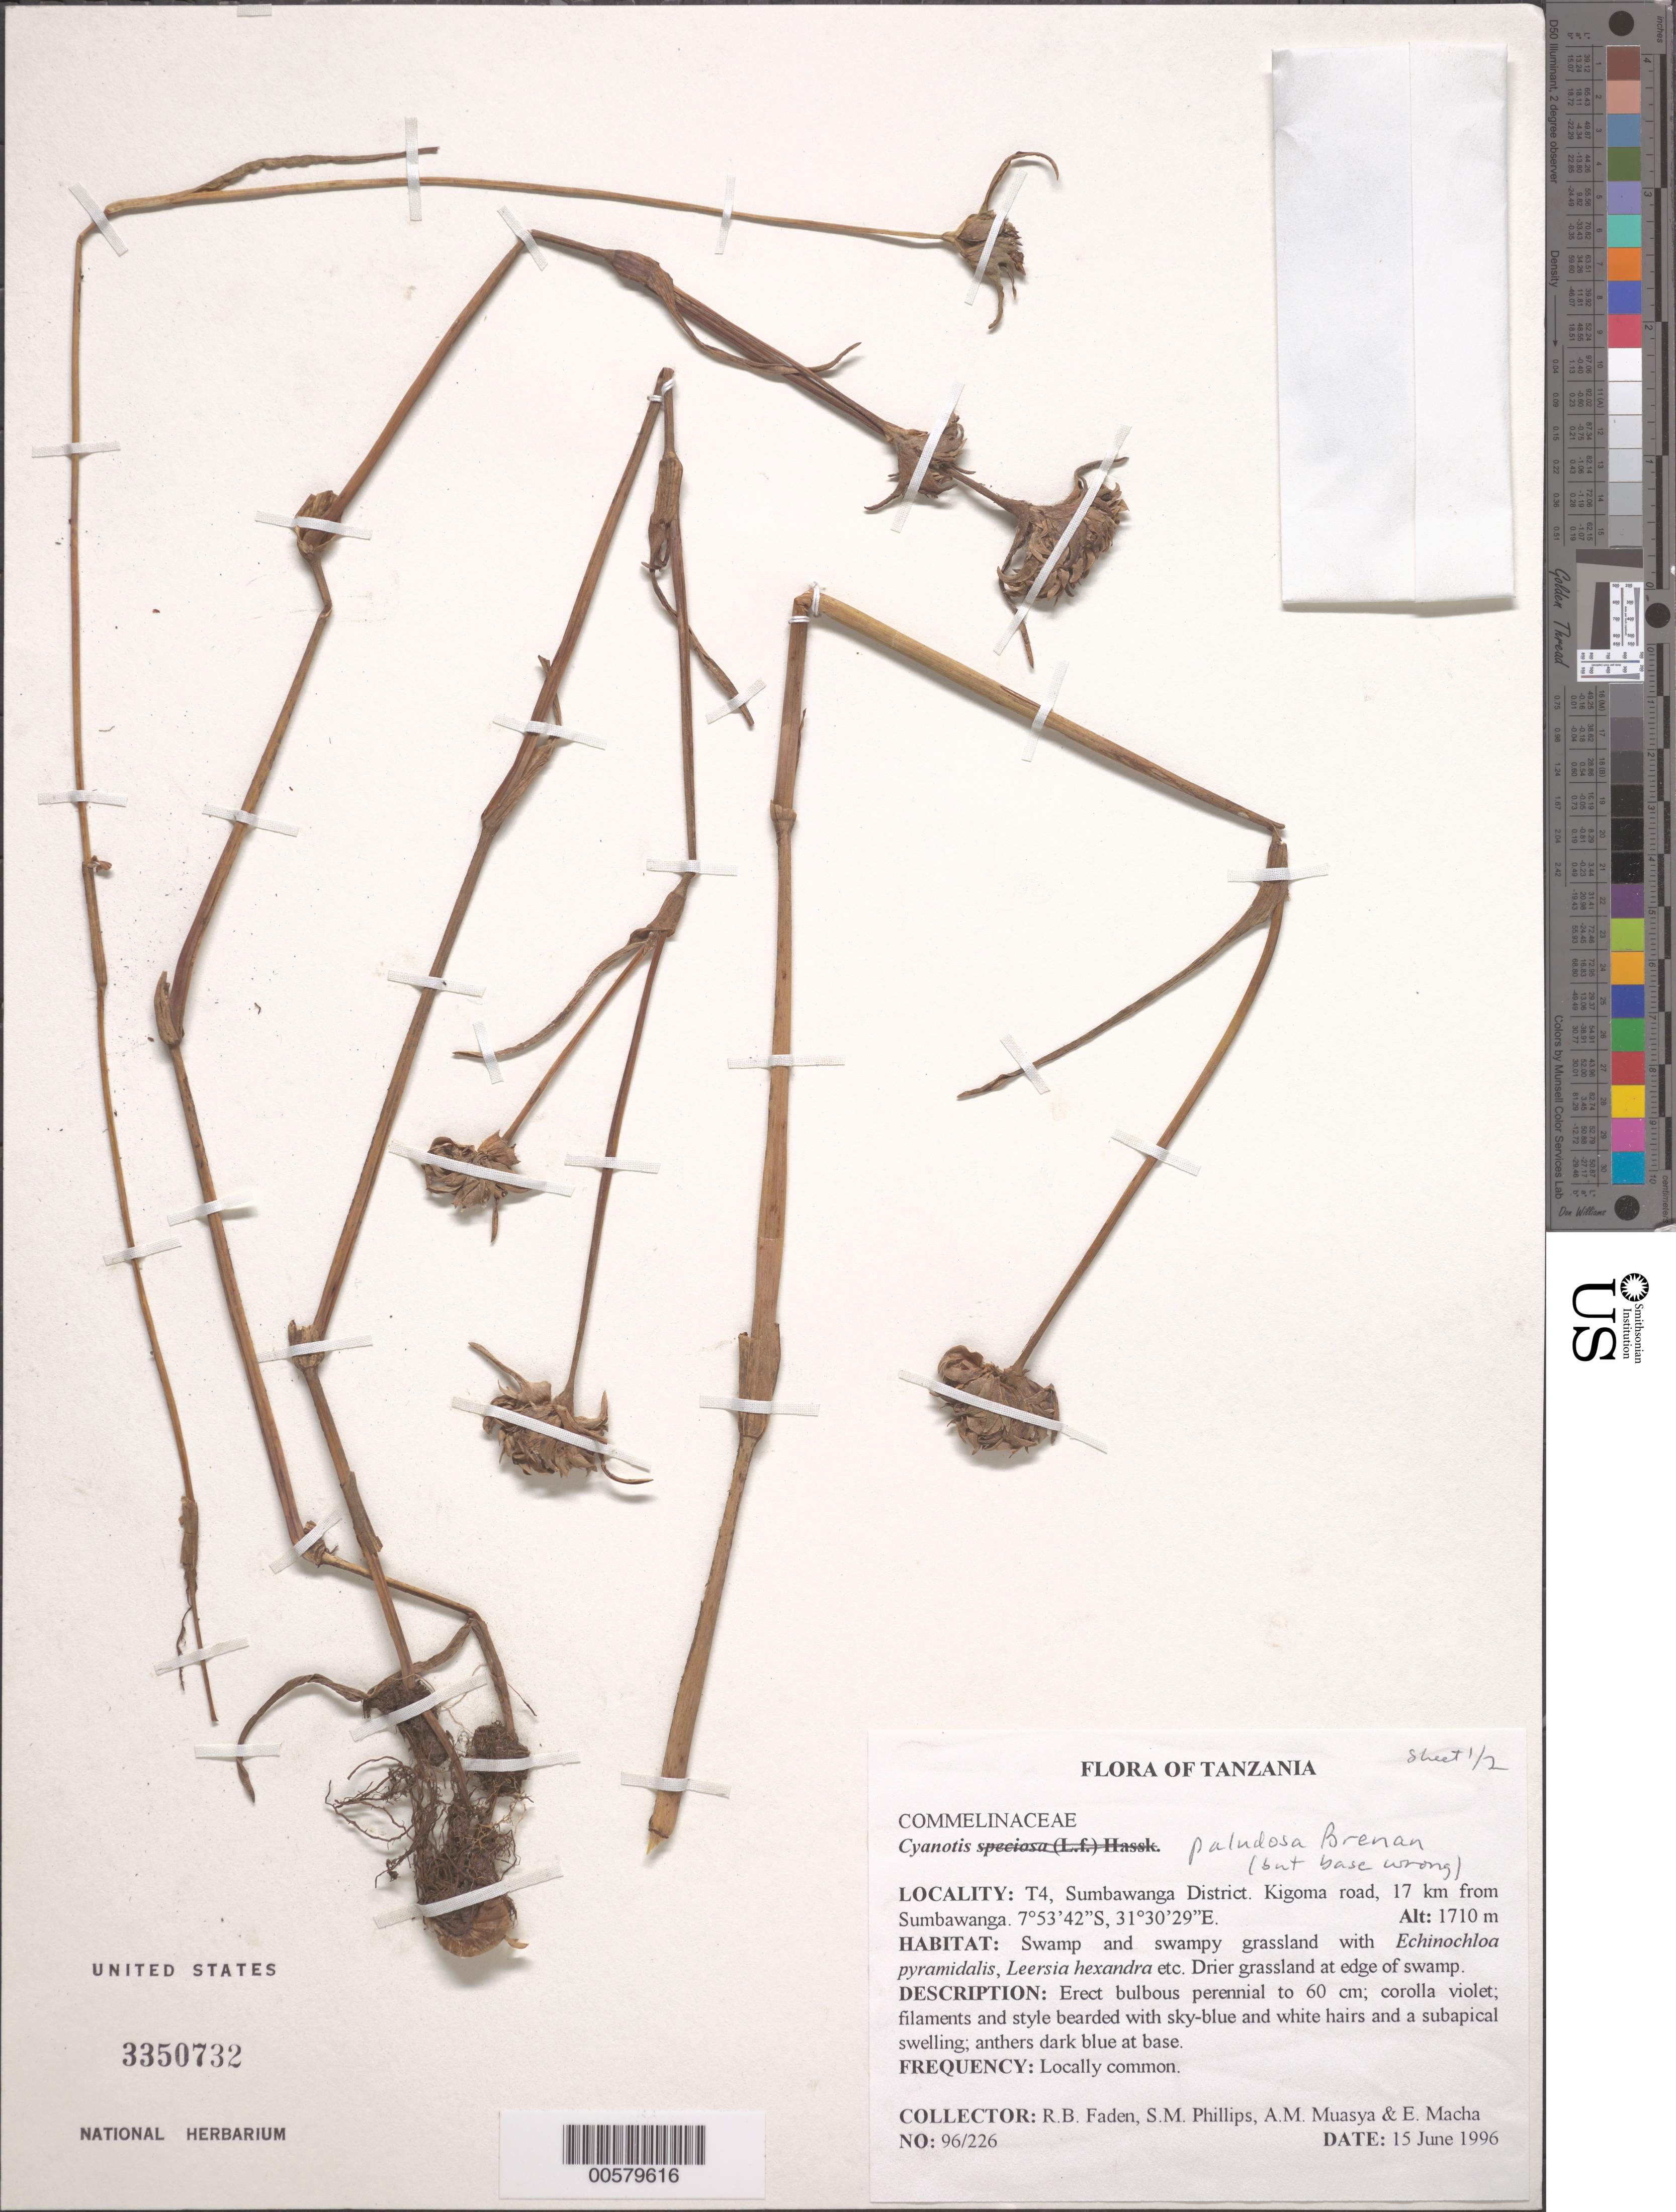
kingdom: Plantae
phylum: Tracheophyta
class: Liliopsida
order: Commelinales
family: Commelinaceae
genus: Cyanotis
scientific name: Cyanotis paludosa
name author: Brenan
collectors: R. B. Faden, S. M. Phillips, A. Muasya & E. Macha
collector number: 96/226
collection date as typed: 15 Jun 1996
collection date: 1996-06-15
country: Tanzania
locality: T4, sumbawanga dist., kigoma-sombawanga road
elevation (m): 1710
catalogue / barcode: US 3350732